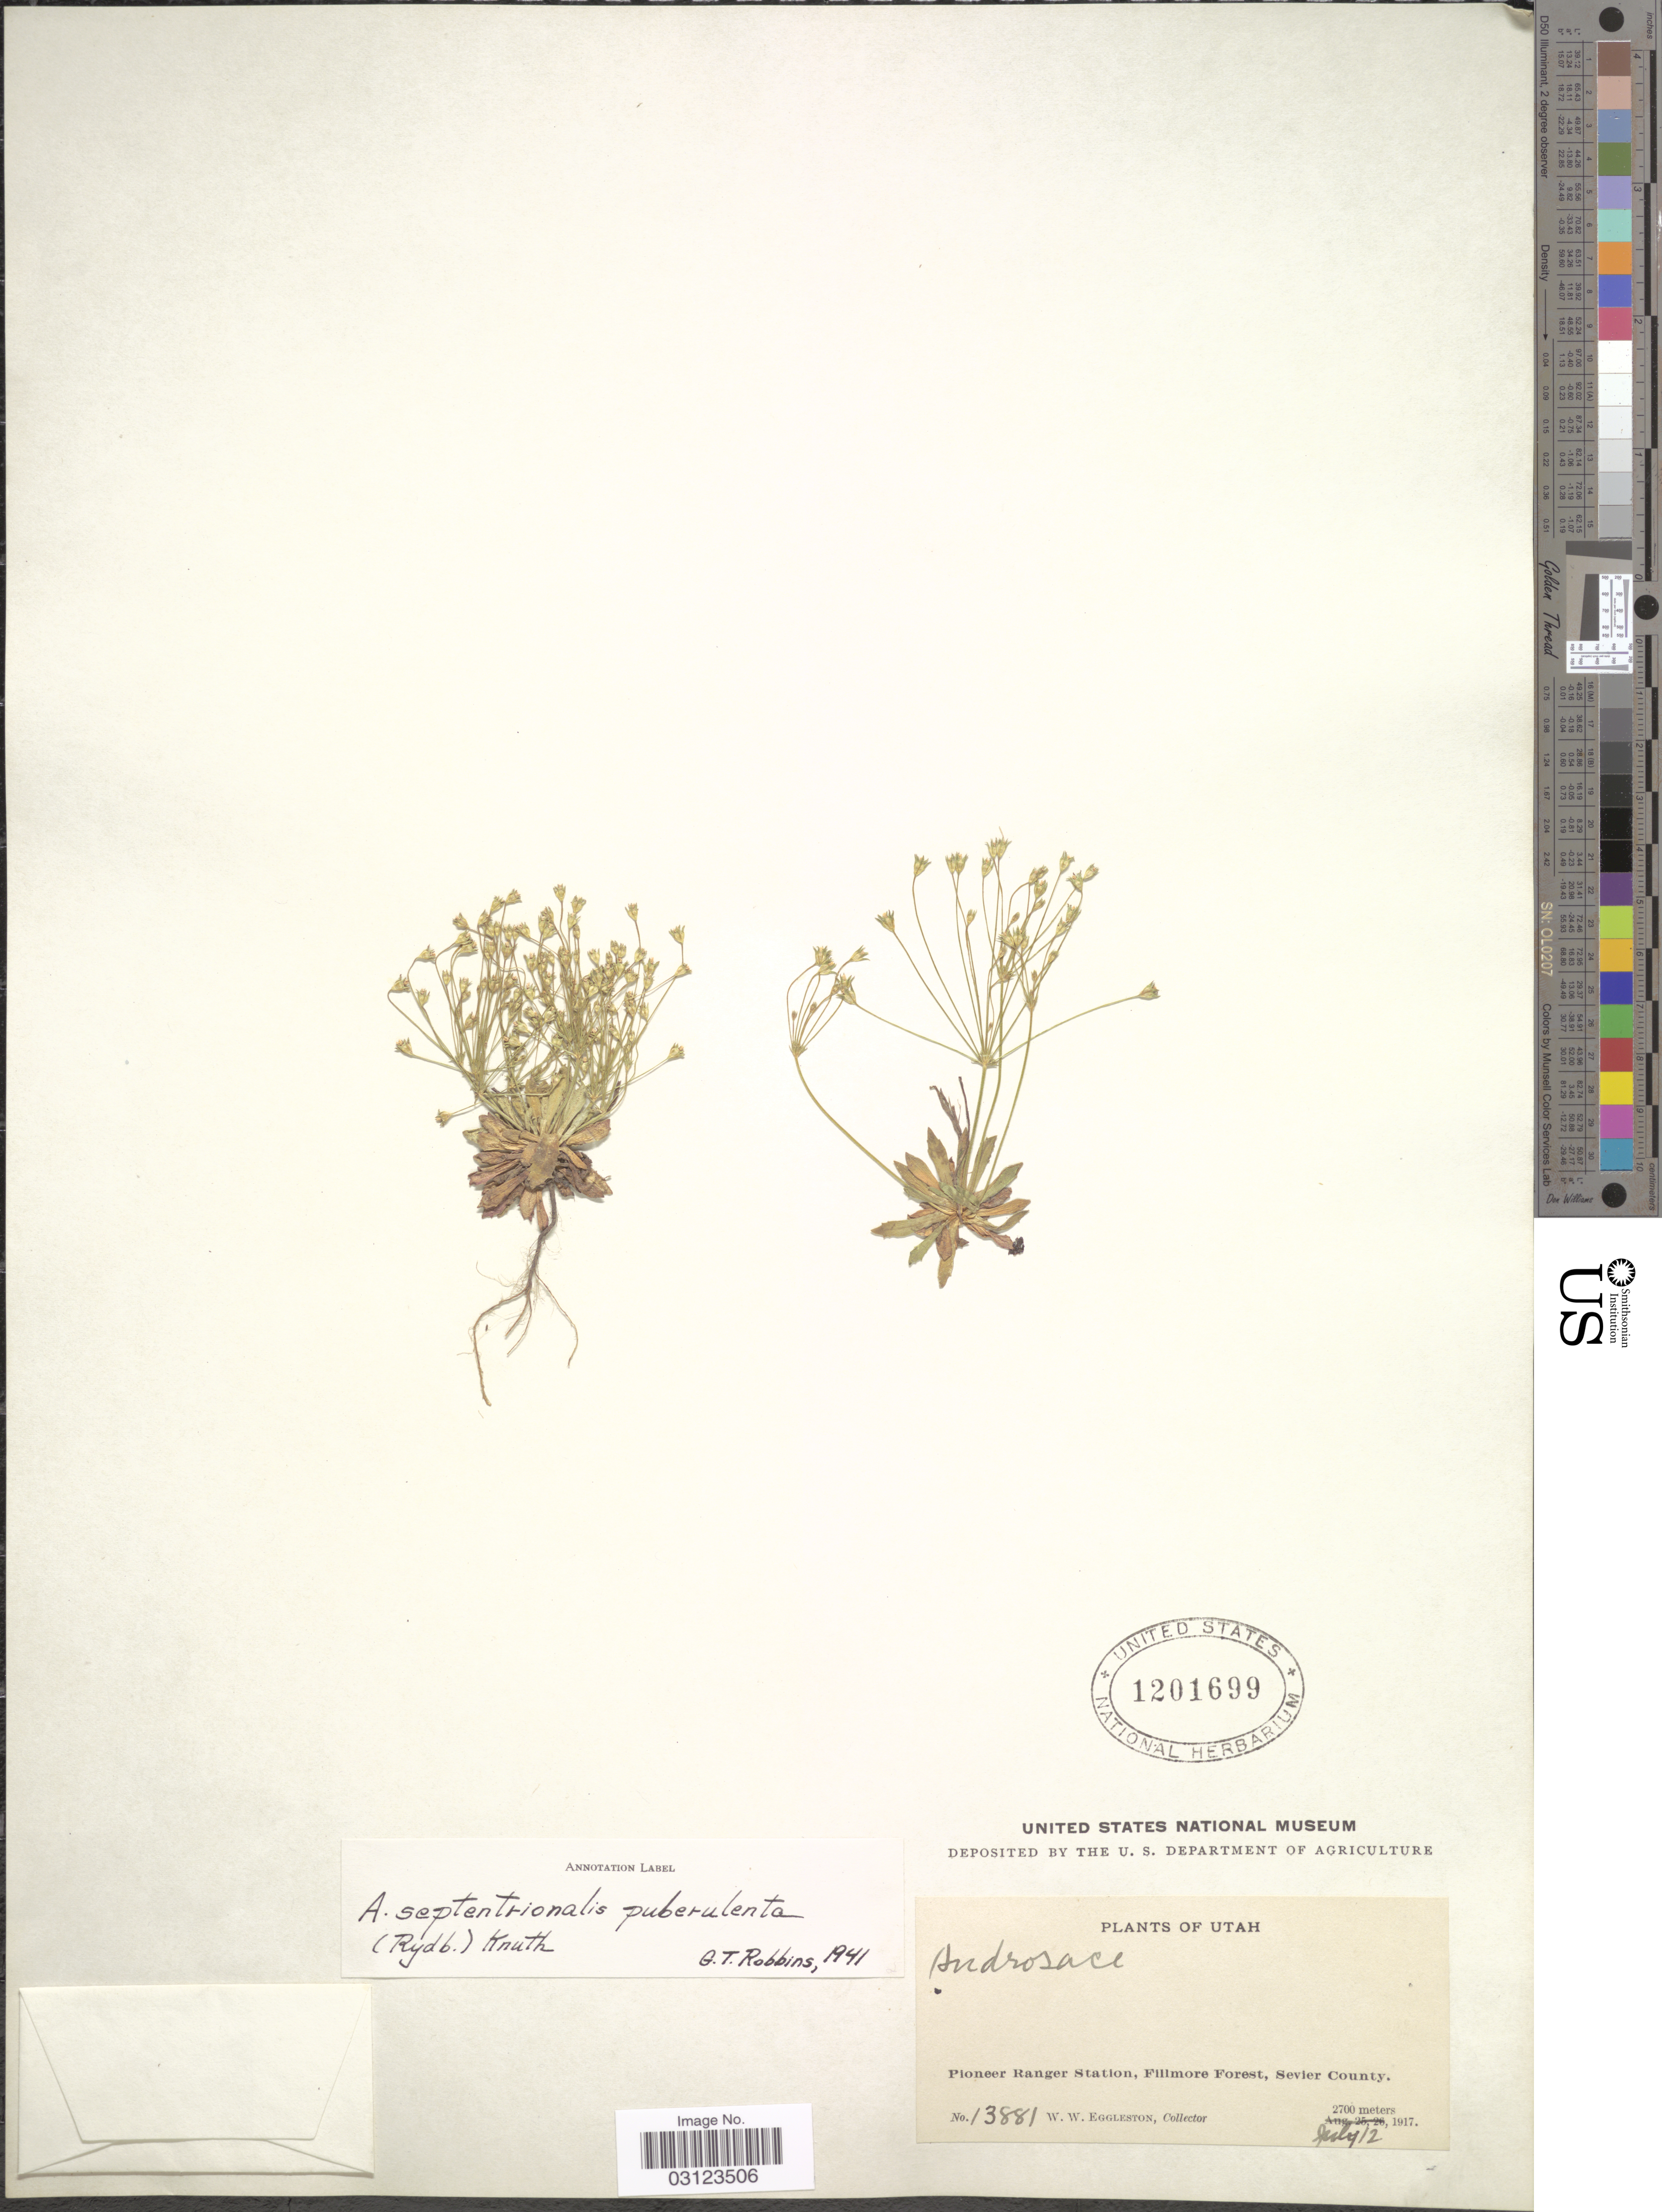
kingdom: Plantae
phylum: Tracheophyta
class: Magnoliopsida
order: Ericales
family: Primulaceae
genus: Androsace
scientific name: Androsace septentrionalis var. puberulenta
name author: (Rydb.) R. Knuth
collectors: W. W. Eggleston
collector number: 13881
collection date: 1917-07-12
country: United States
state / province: Utah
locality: Pioneer Ranger Station, Fillmore Forest, Sevier County.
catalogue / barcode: US 1201699